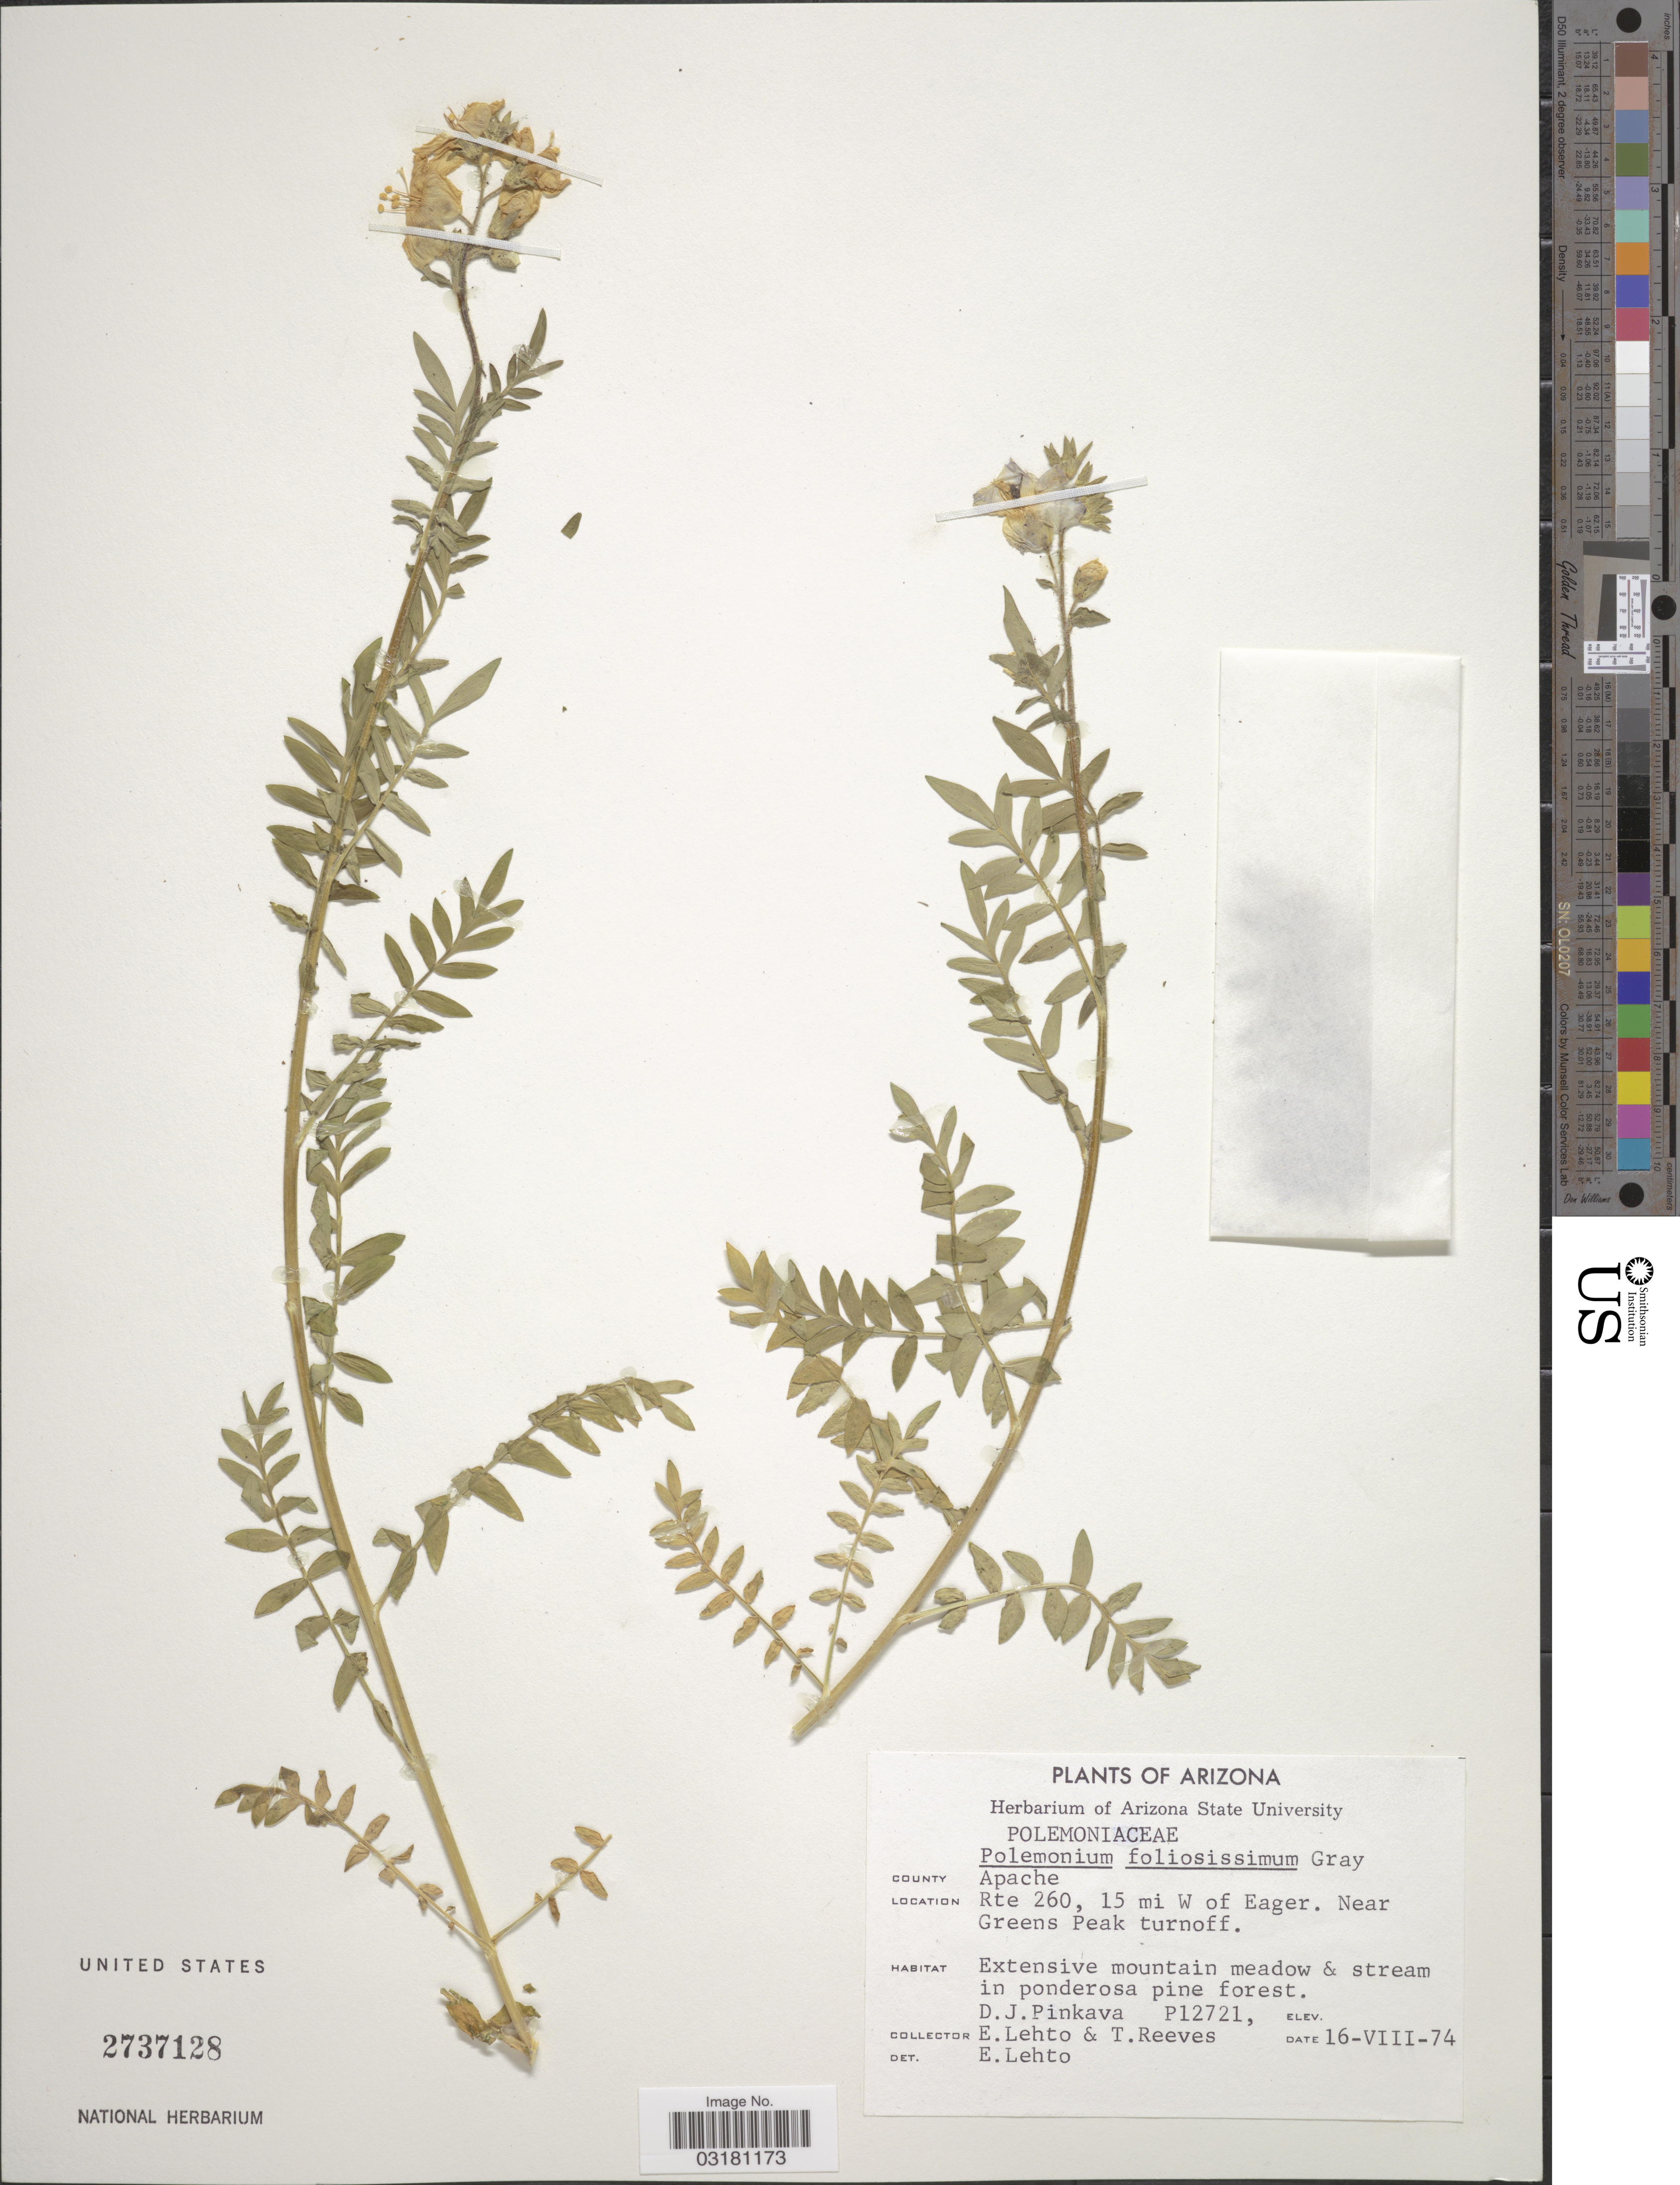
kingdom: Plantae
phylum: Tracheophyta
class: Magnoliopsida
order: Ericales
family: Polemoniaceae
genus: Polemonium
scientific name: Polemonium foliosissimum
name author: A. Gray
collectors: D. J. Pinkava, E. Lehto & T. Reeves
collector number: P12721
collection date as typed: Transcribed d/m/y: 16/8/74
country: United States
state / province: Arizona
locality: County Apache. Rte 260, 15 mi W of Eager. Near Greens Peak turnoff.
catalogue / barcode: US 2737128